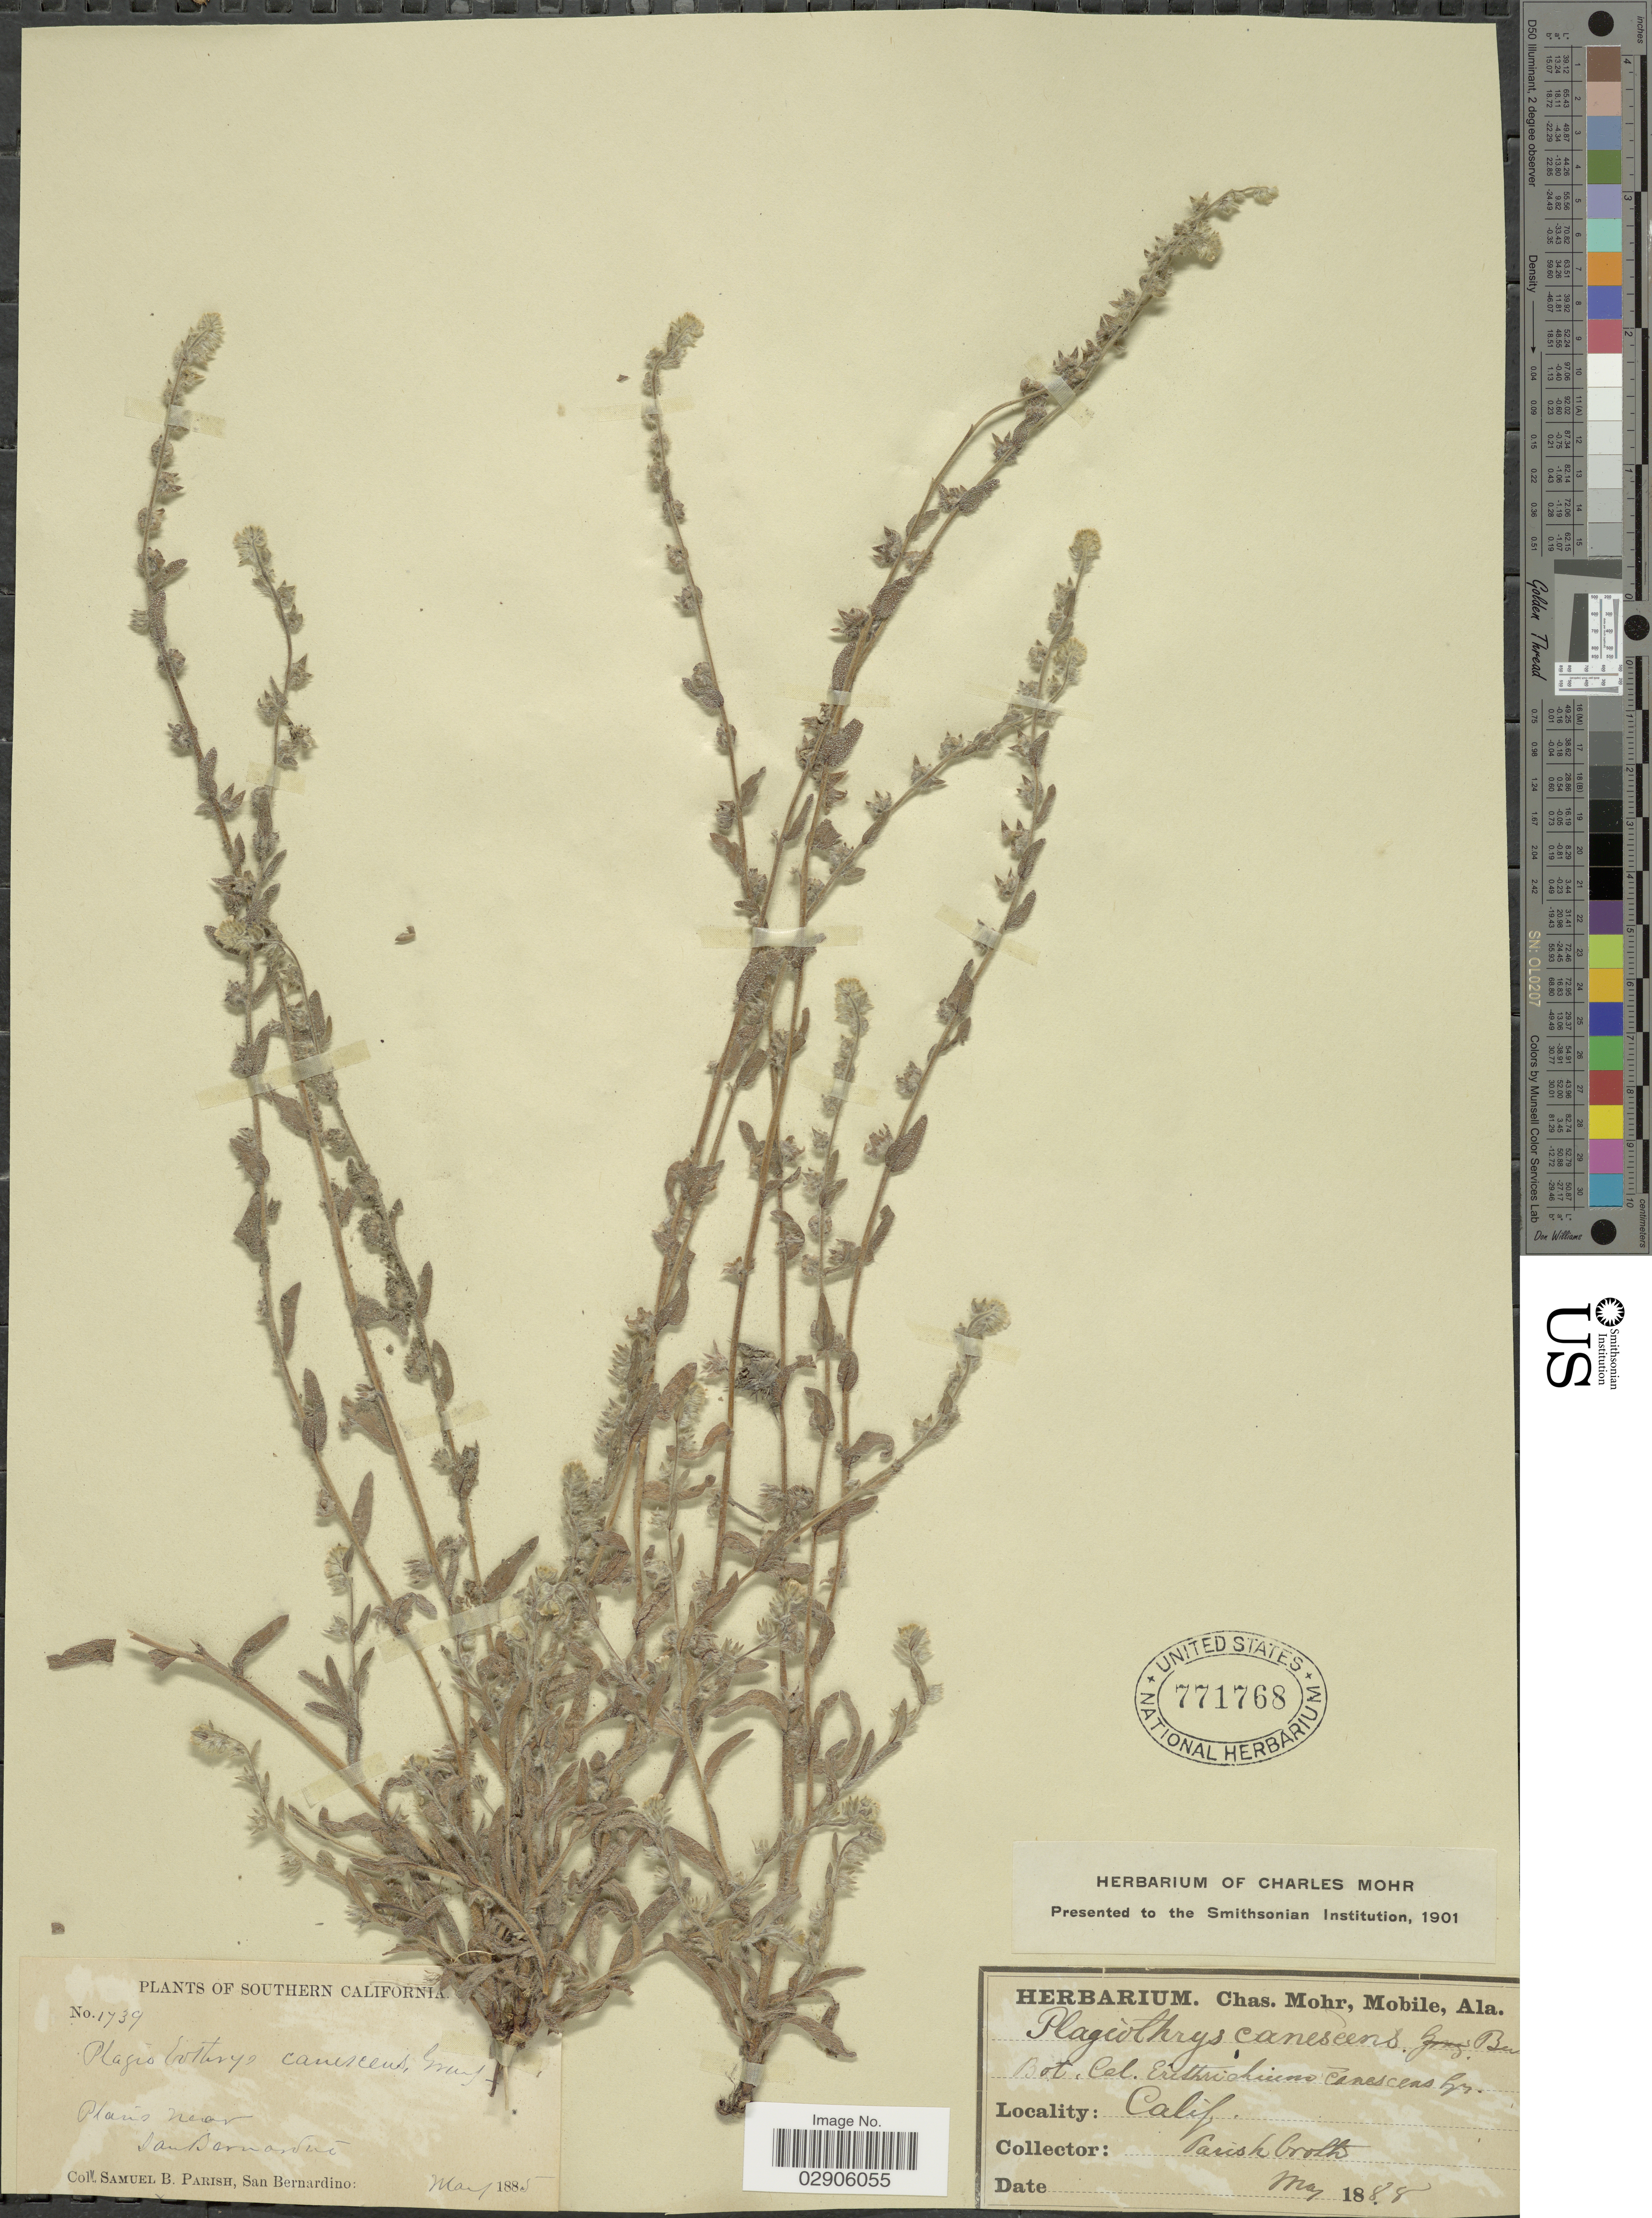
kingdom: Plantae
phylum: Tracheophyta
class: Magnoliopsida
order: Boraginales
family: Boraginaceae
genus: Plagiobothrys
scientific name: Plagiobothrys sp.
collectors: S. B. Parish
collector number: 1739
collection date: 1885-05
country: United States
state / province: California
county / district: San Bernardino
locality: Plains near San Bernardino, Southern California.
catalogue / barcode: US 771768